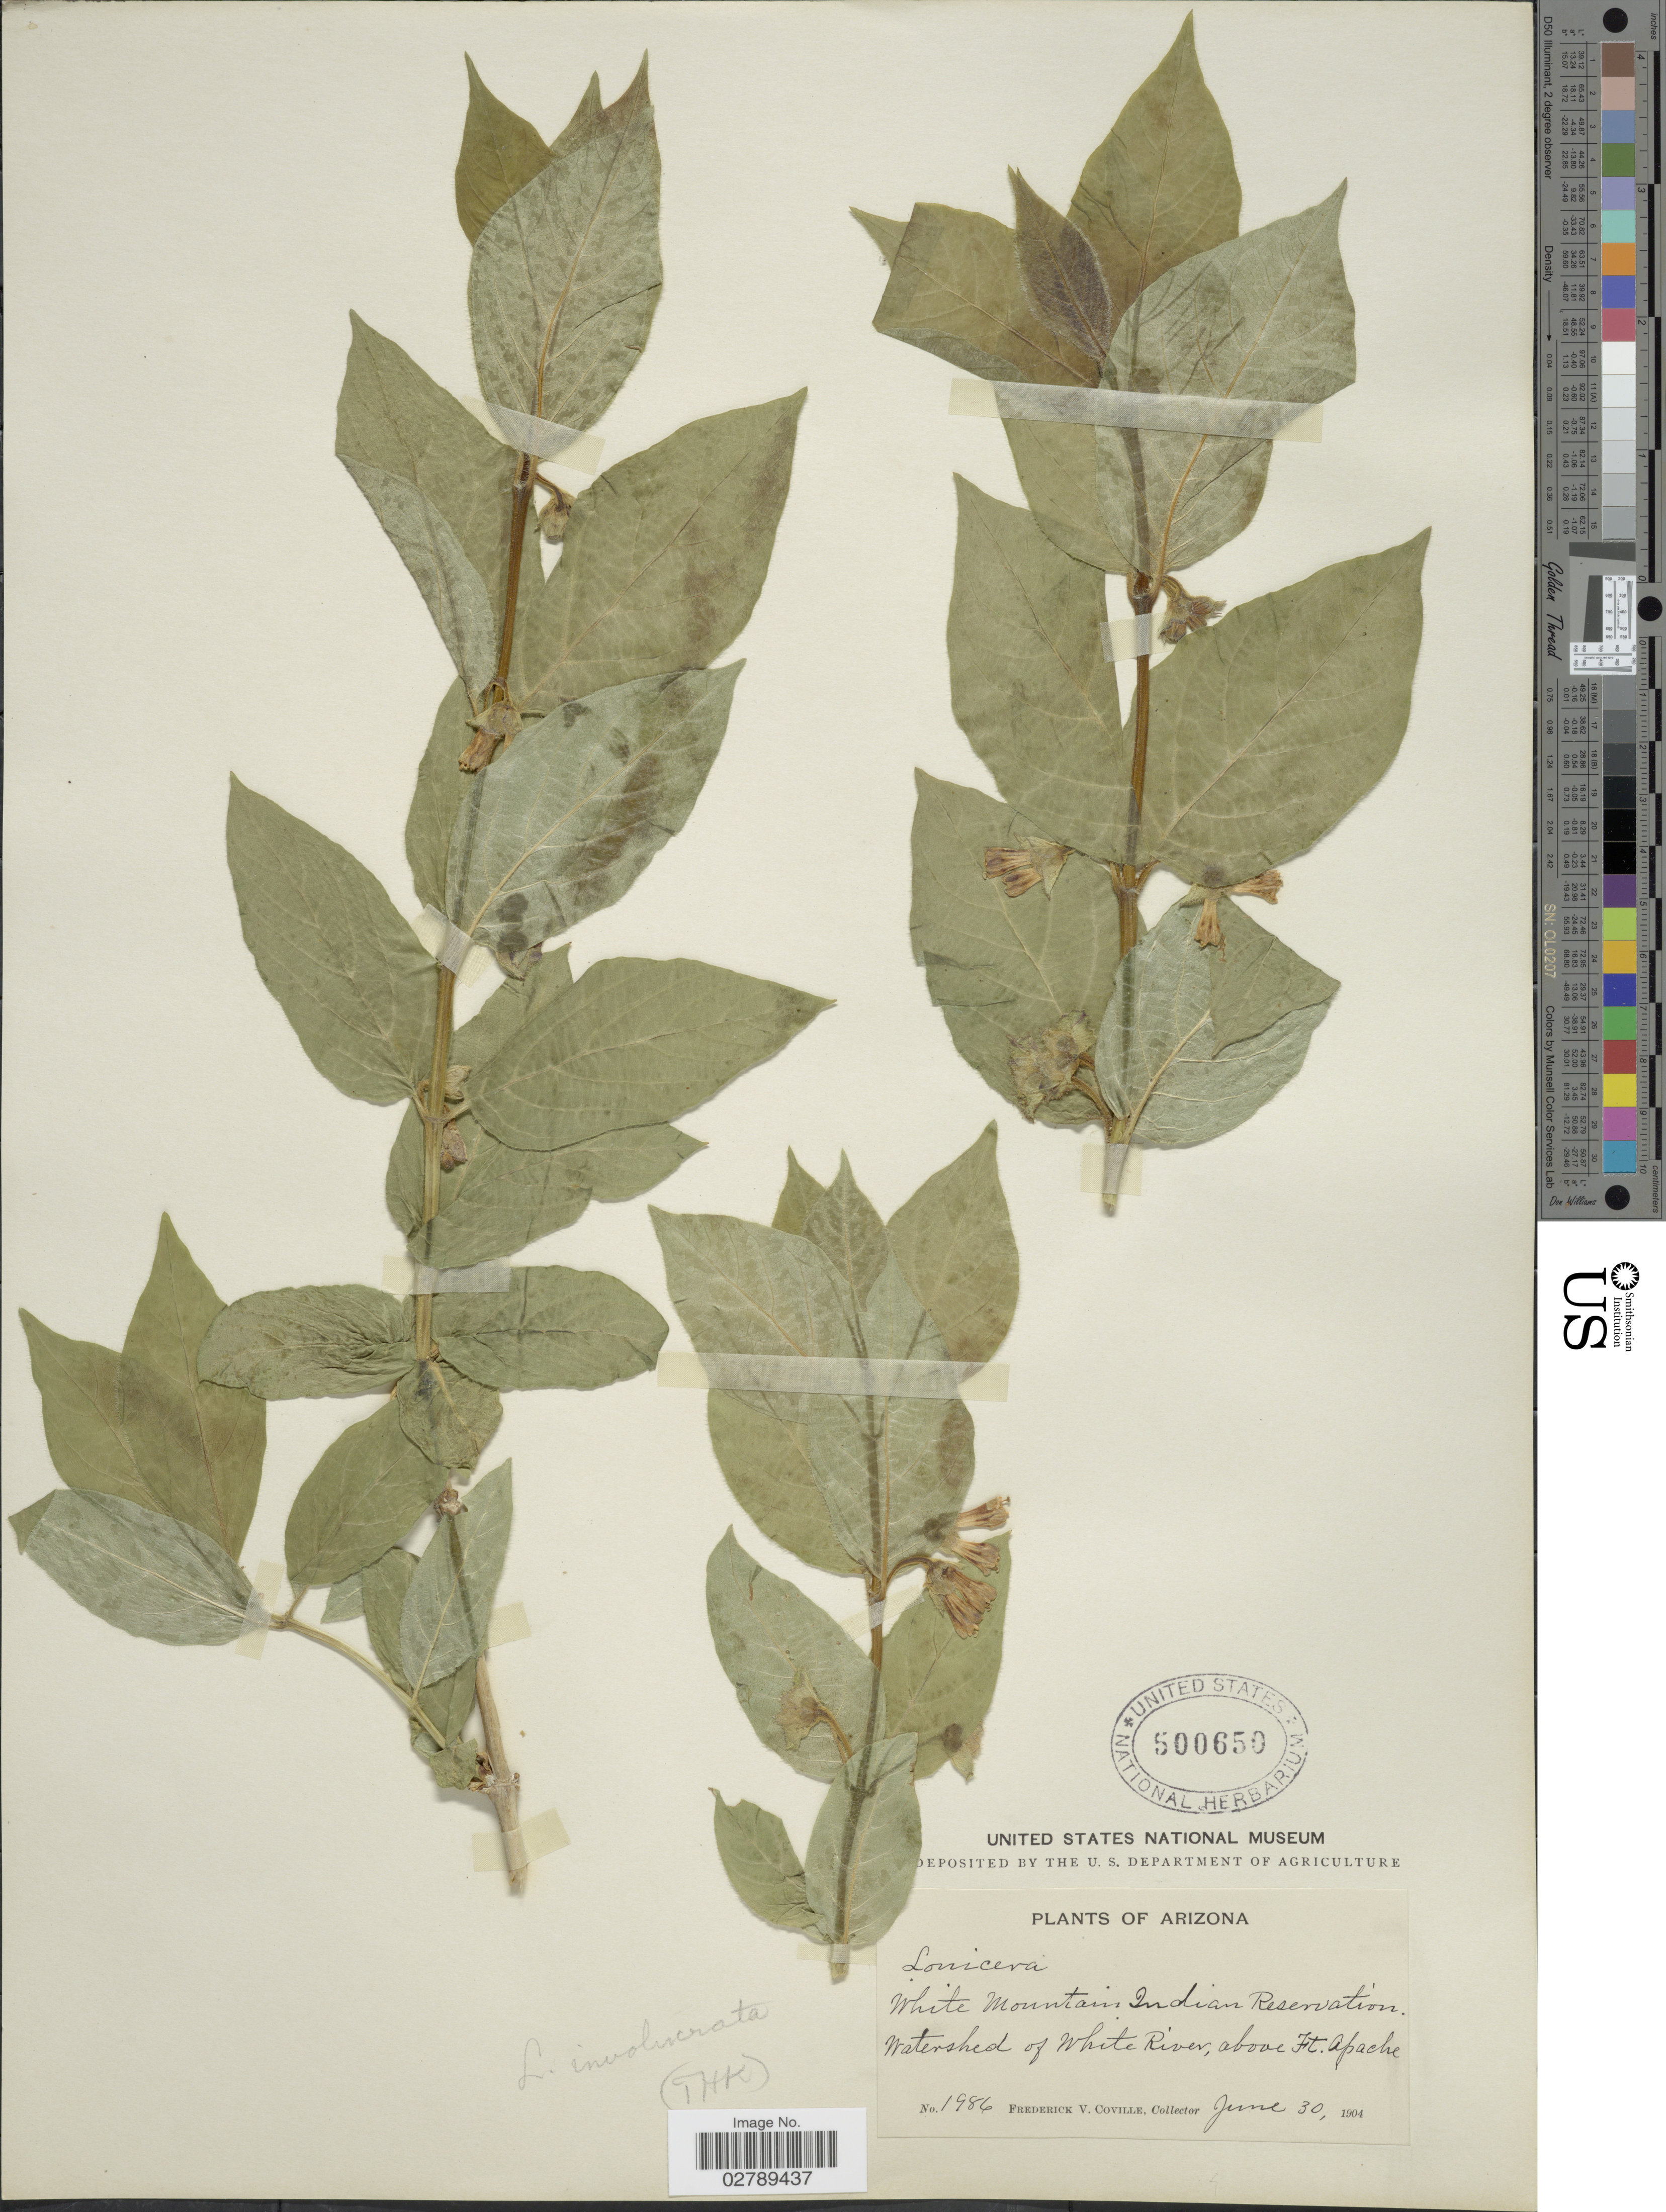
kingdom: Plantae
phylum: Tracheophyta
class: Magnoliopsida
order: Dipsacales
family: Caprifoliaceae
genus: Lonicera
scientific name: Lonicera involucrata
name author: (Richardson) Banks ex Spreng.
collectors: F. V. Coville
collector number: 1986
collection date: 1904-06-30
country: United States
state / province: Arizona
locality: White Mountain Indian Reservation. Watershed of White River, above Ft. Apache.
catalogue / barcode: US 500650